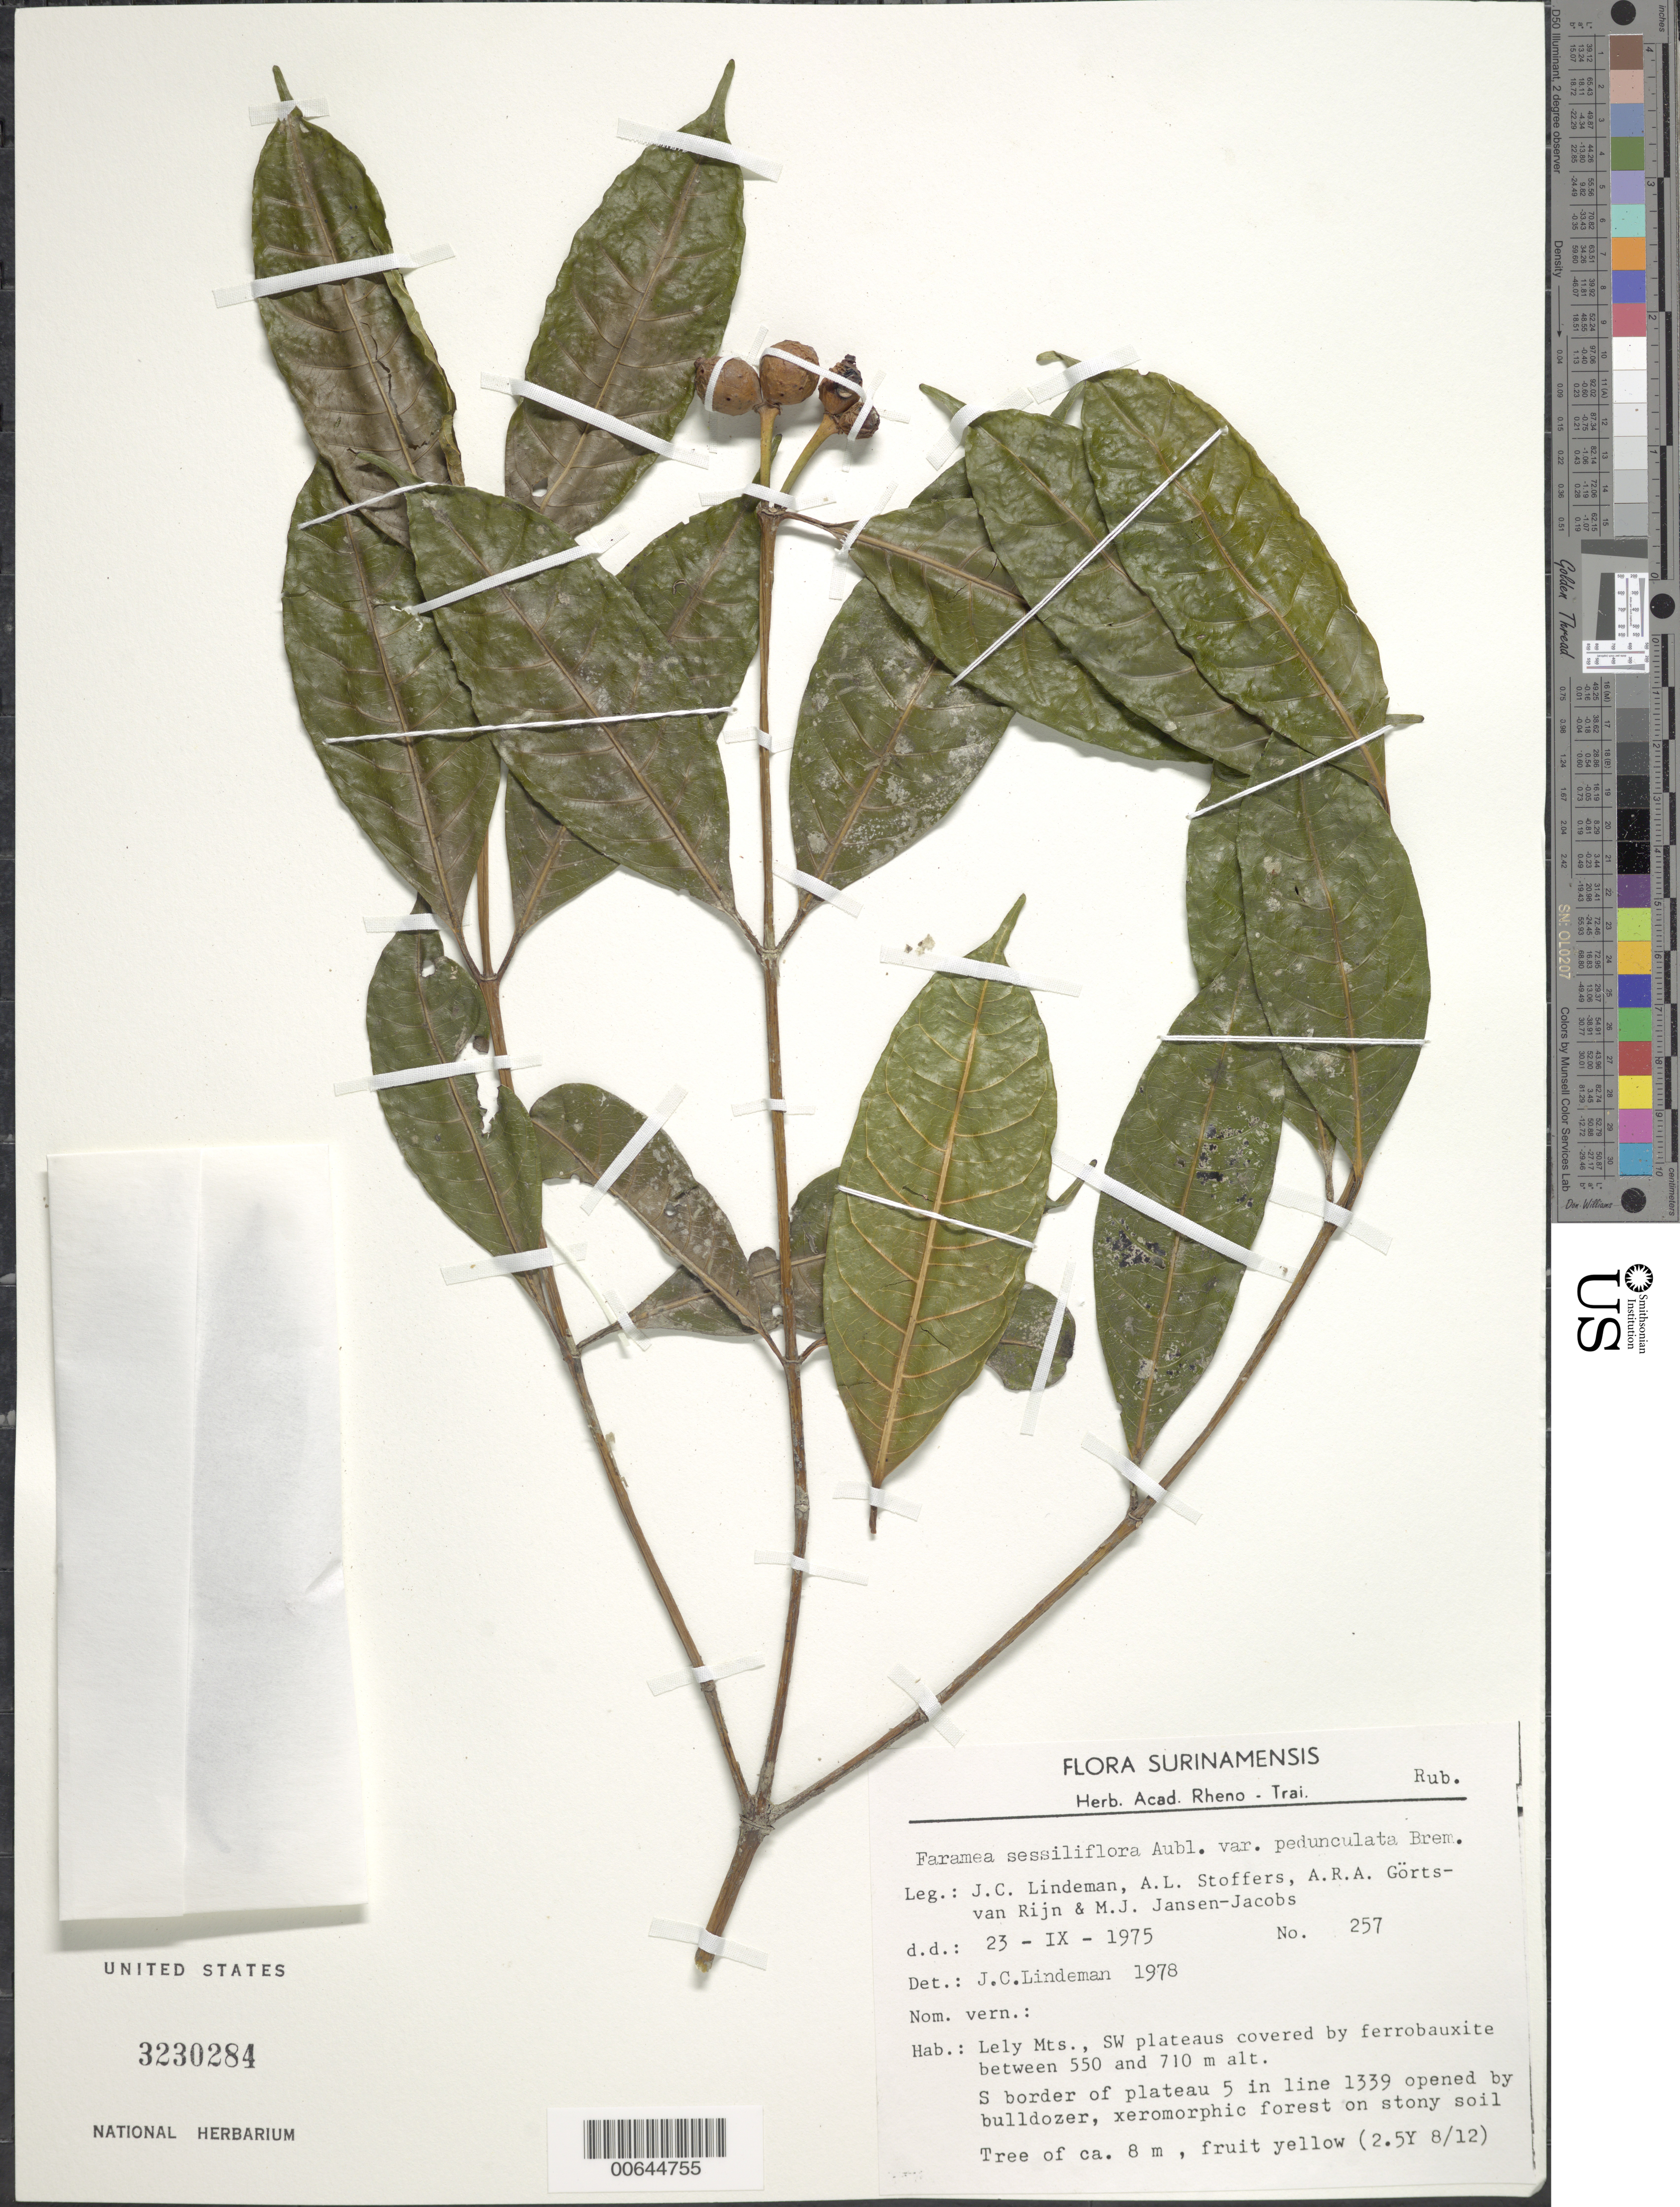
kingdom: Plantae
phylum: Tracheophyta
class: Magnoliopsida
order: Gentianales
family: Rubiaceae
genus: Faramea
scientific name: Faramea sessiliflora var. pedunculata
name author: Bremek.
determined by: Lindeman, J. C.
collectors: J. C. Lindeman, A. Stoffers, A. .R. A. Görts-van Rijn & M. J. Jansen-Jacobs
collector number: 75 257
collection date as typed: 23-Sep-75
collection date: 1975-09-23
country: Suriname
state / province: Marowijne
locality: Lely Mts., SW plateaus, S border of plateau 5 in line 1339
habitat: Plateaus covered by ferrubauxite; S border of plateau 5 in line 1339 opened by bulldozer, xeromorphic forest on stony soil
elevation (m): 550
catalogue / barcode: US 3230284